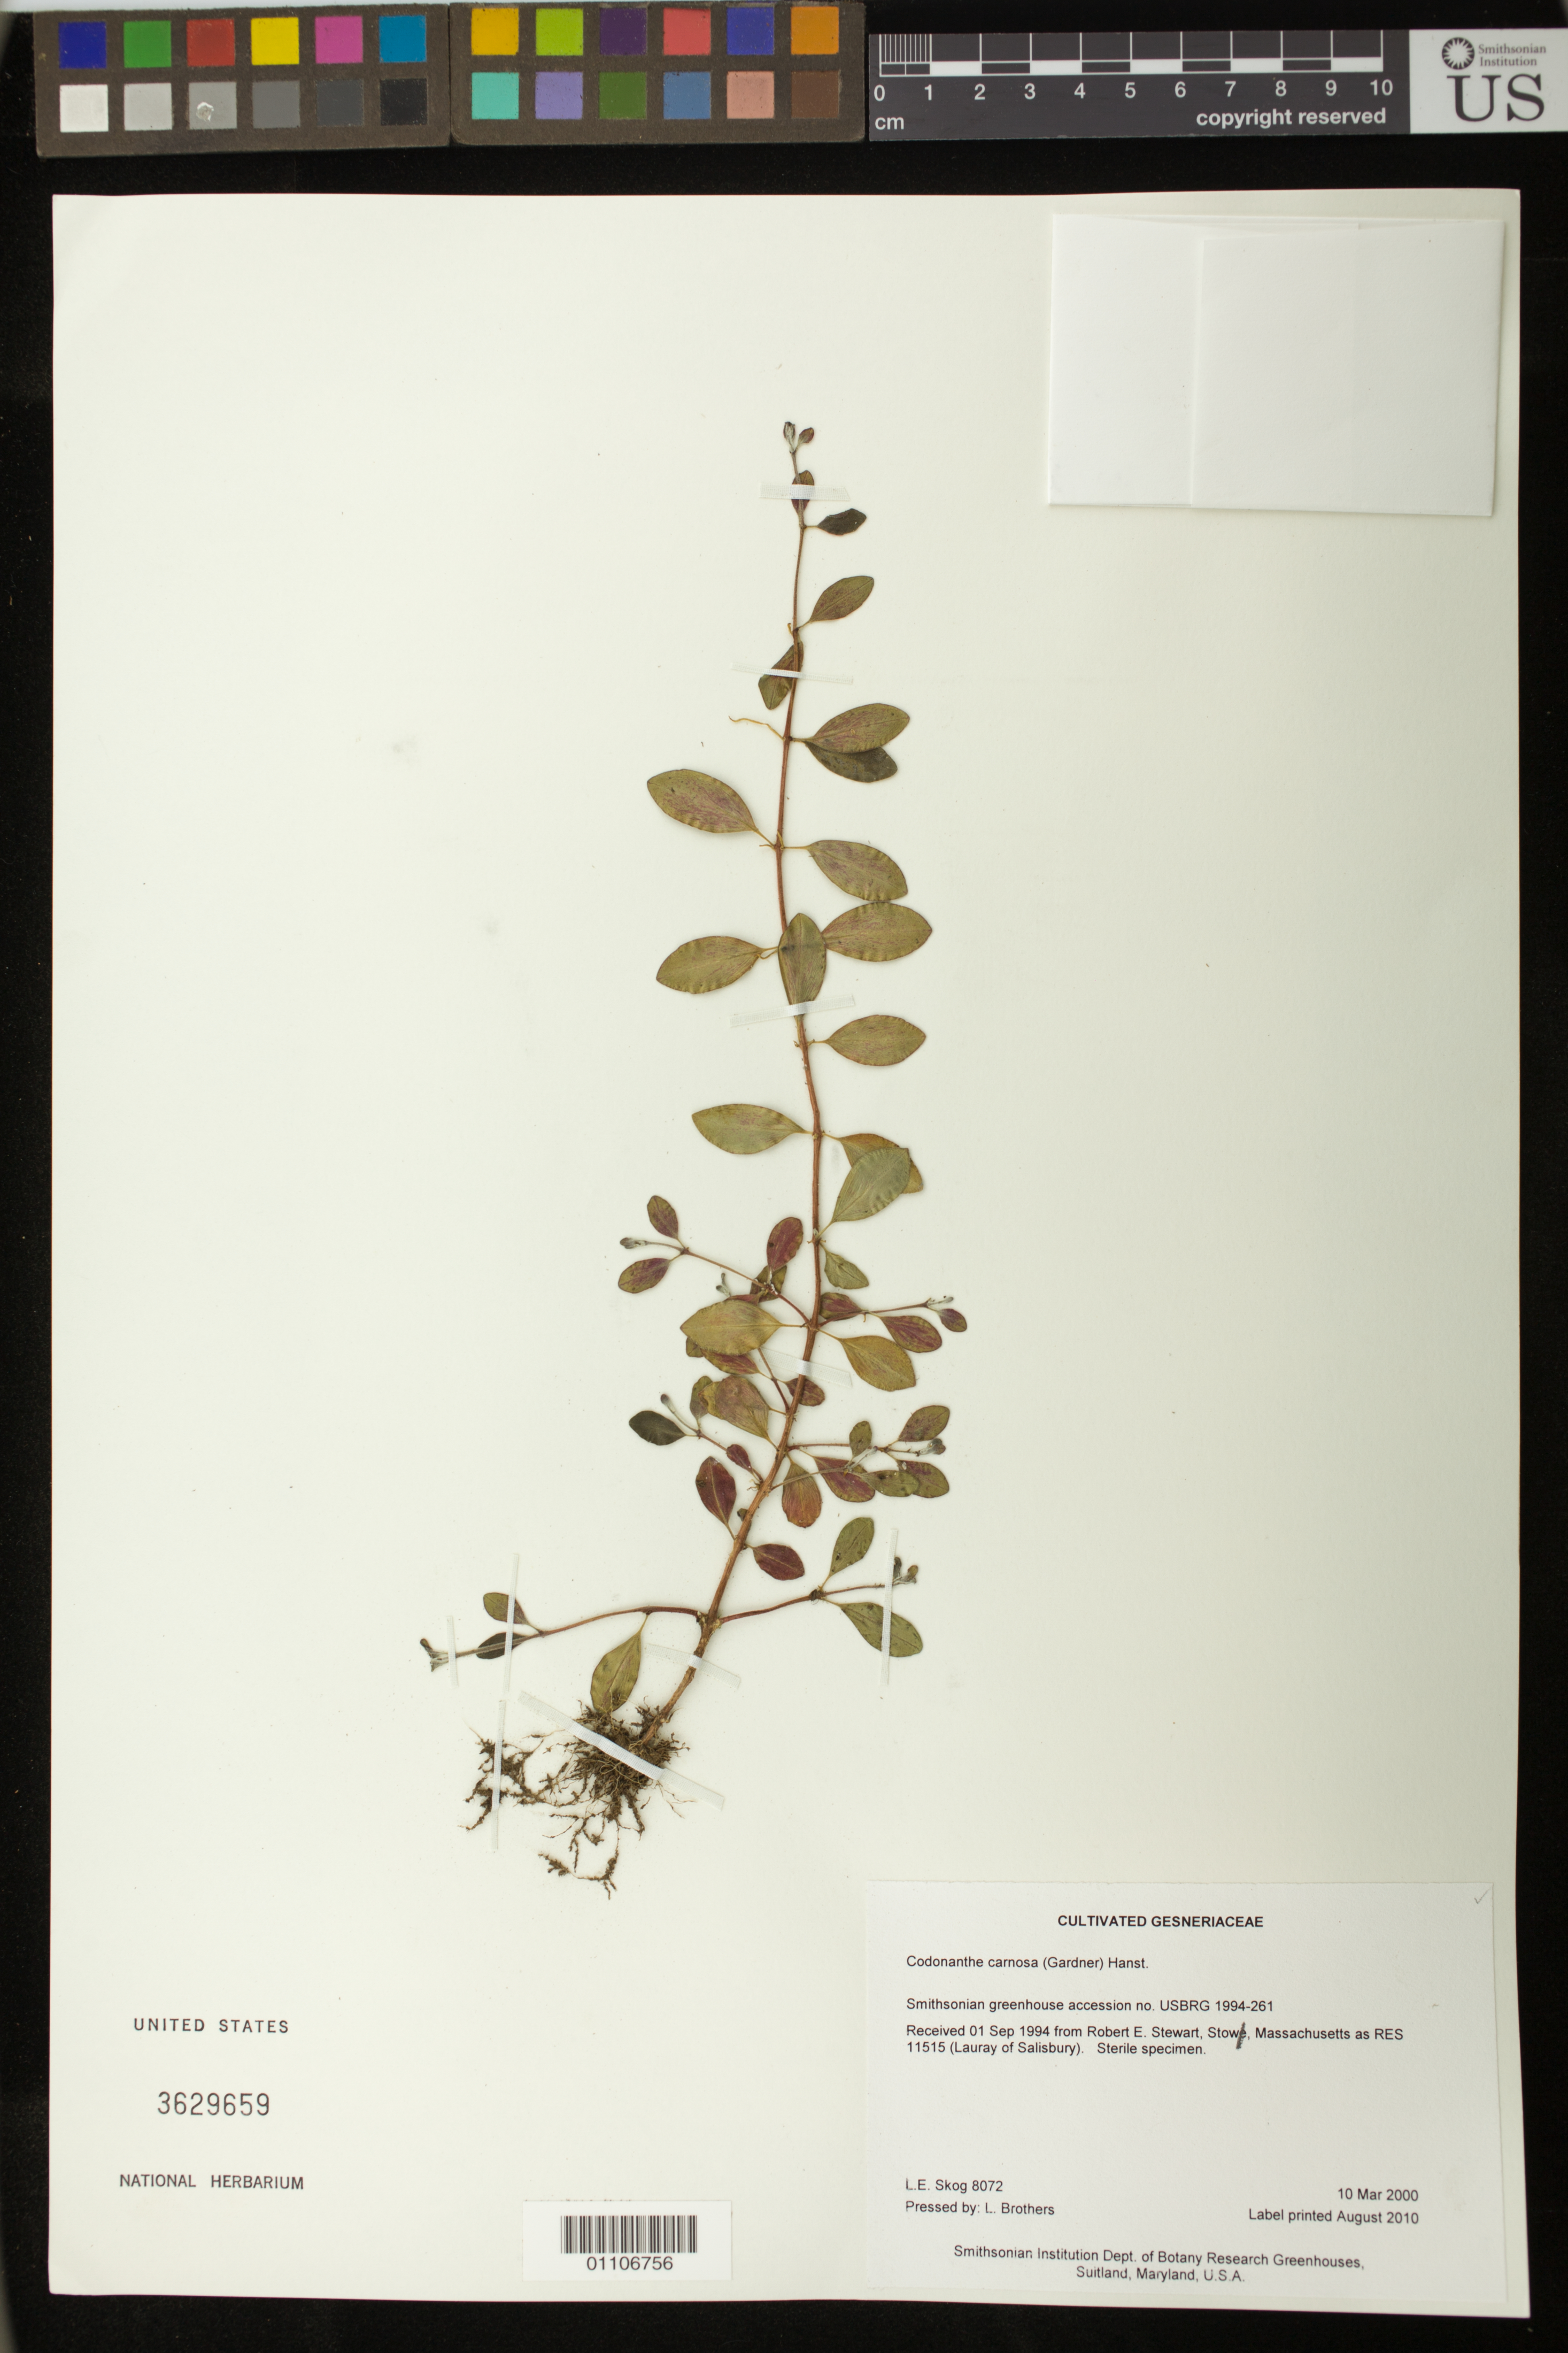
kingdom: Plantae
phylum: Tracheophyta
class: Magnoliopsida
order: Lamiales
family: Gesneriaceae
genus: Codonanthe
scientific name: Codonanthe carnosa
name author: (Gardner) Hanst.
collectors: L. E. Skog & L. Brothers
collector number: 8072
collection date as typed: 10 Mar 2000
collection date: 2000-03-10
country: United States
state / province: Maryland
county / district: Prince George's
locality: Smithsonian Institution Dept. of Botany Research Greenhouses, Suitland, Maryland, U.S.A.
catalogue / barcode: US 3629659